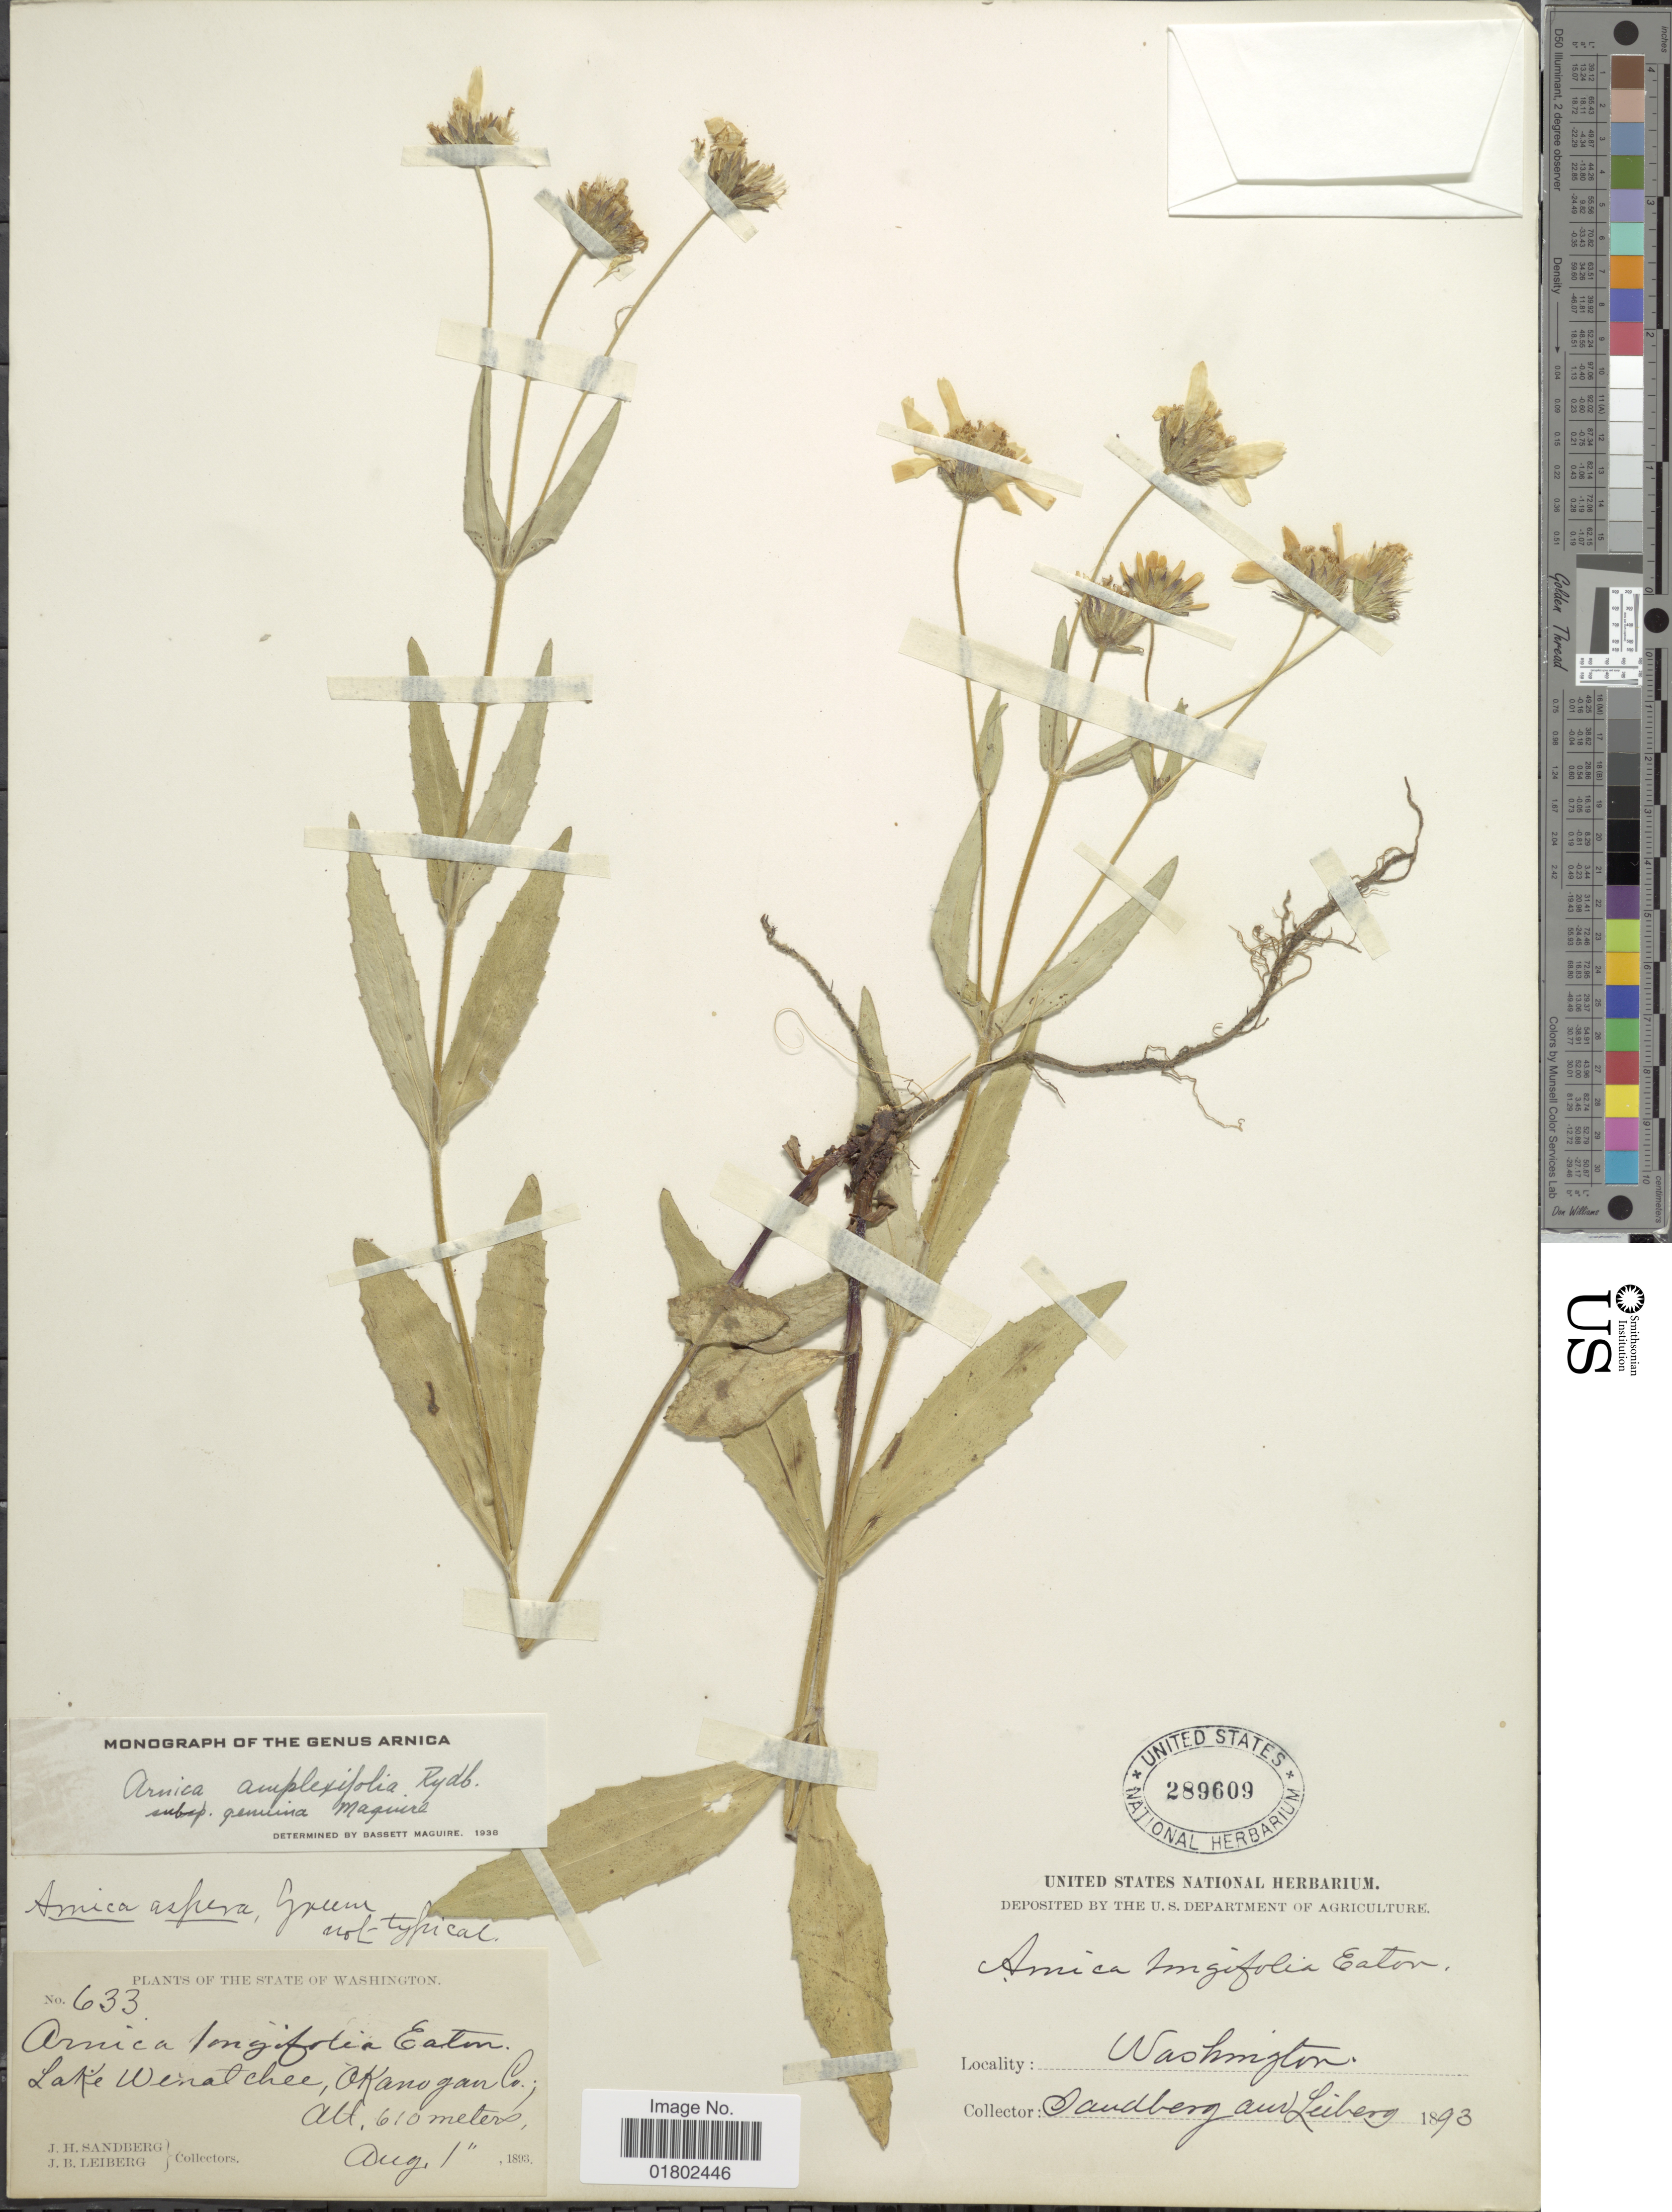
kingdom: Plantae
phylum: Tracheophyta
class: Magnoliopsida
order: Asterales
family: Asteraceae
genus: Arnica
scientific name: Arnica amplexifolia subsp. genuina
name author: Maguire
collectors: J. H. Sandberg & J. B. Leiberg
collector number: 633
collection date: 1893-08-01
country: United States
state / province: Washington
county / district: Okanogan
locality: Lake Wenalchee, Okanogan Co.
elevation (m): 610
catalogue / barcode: US 289609